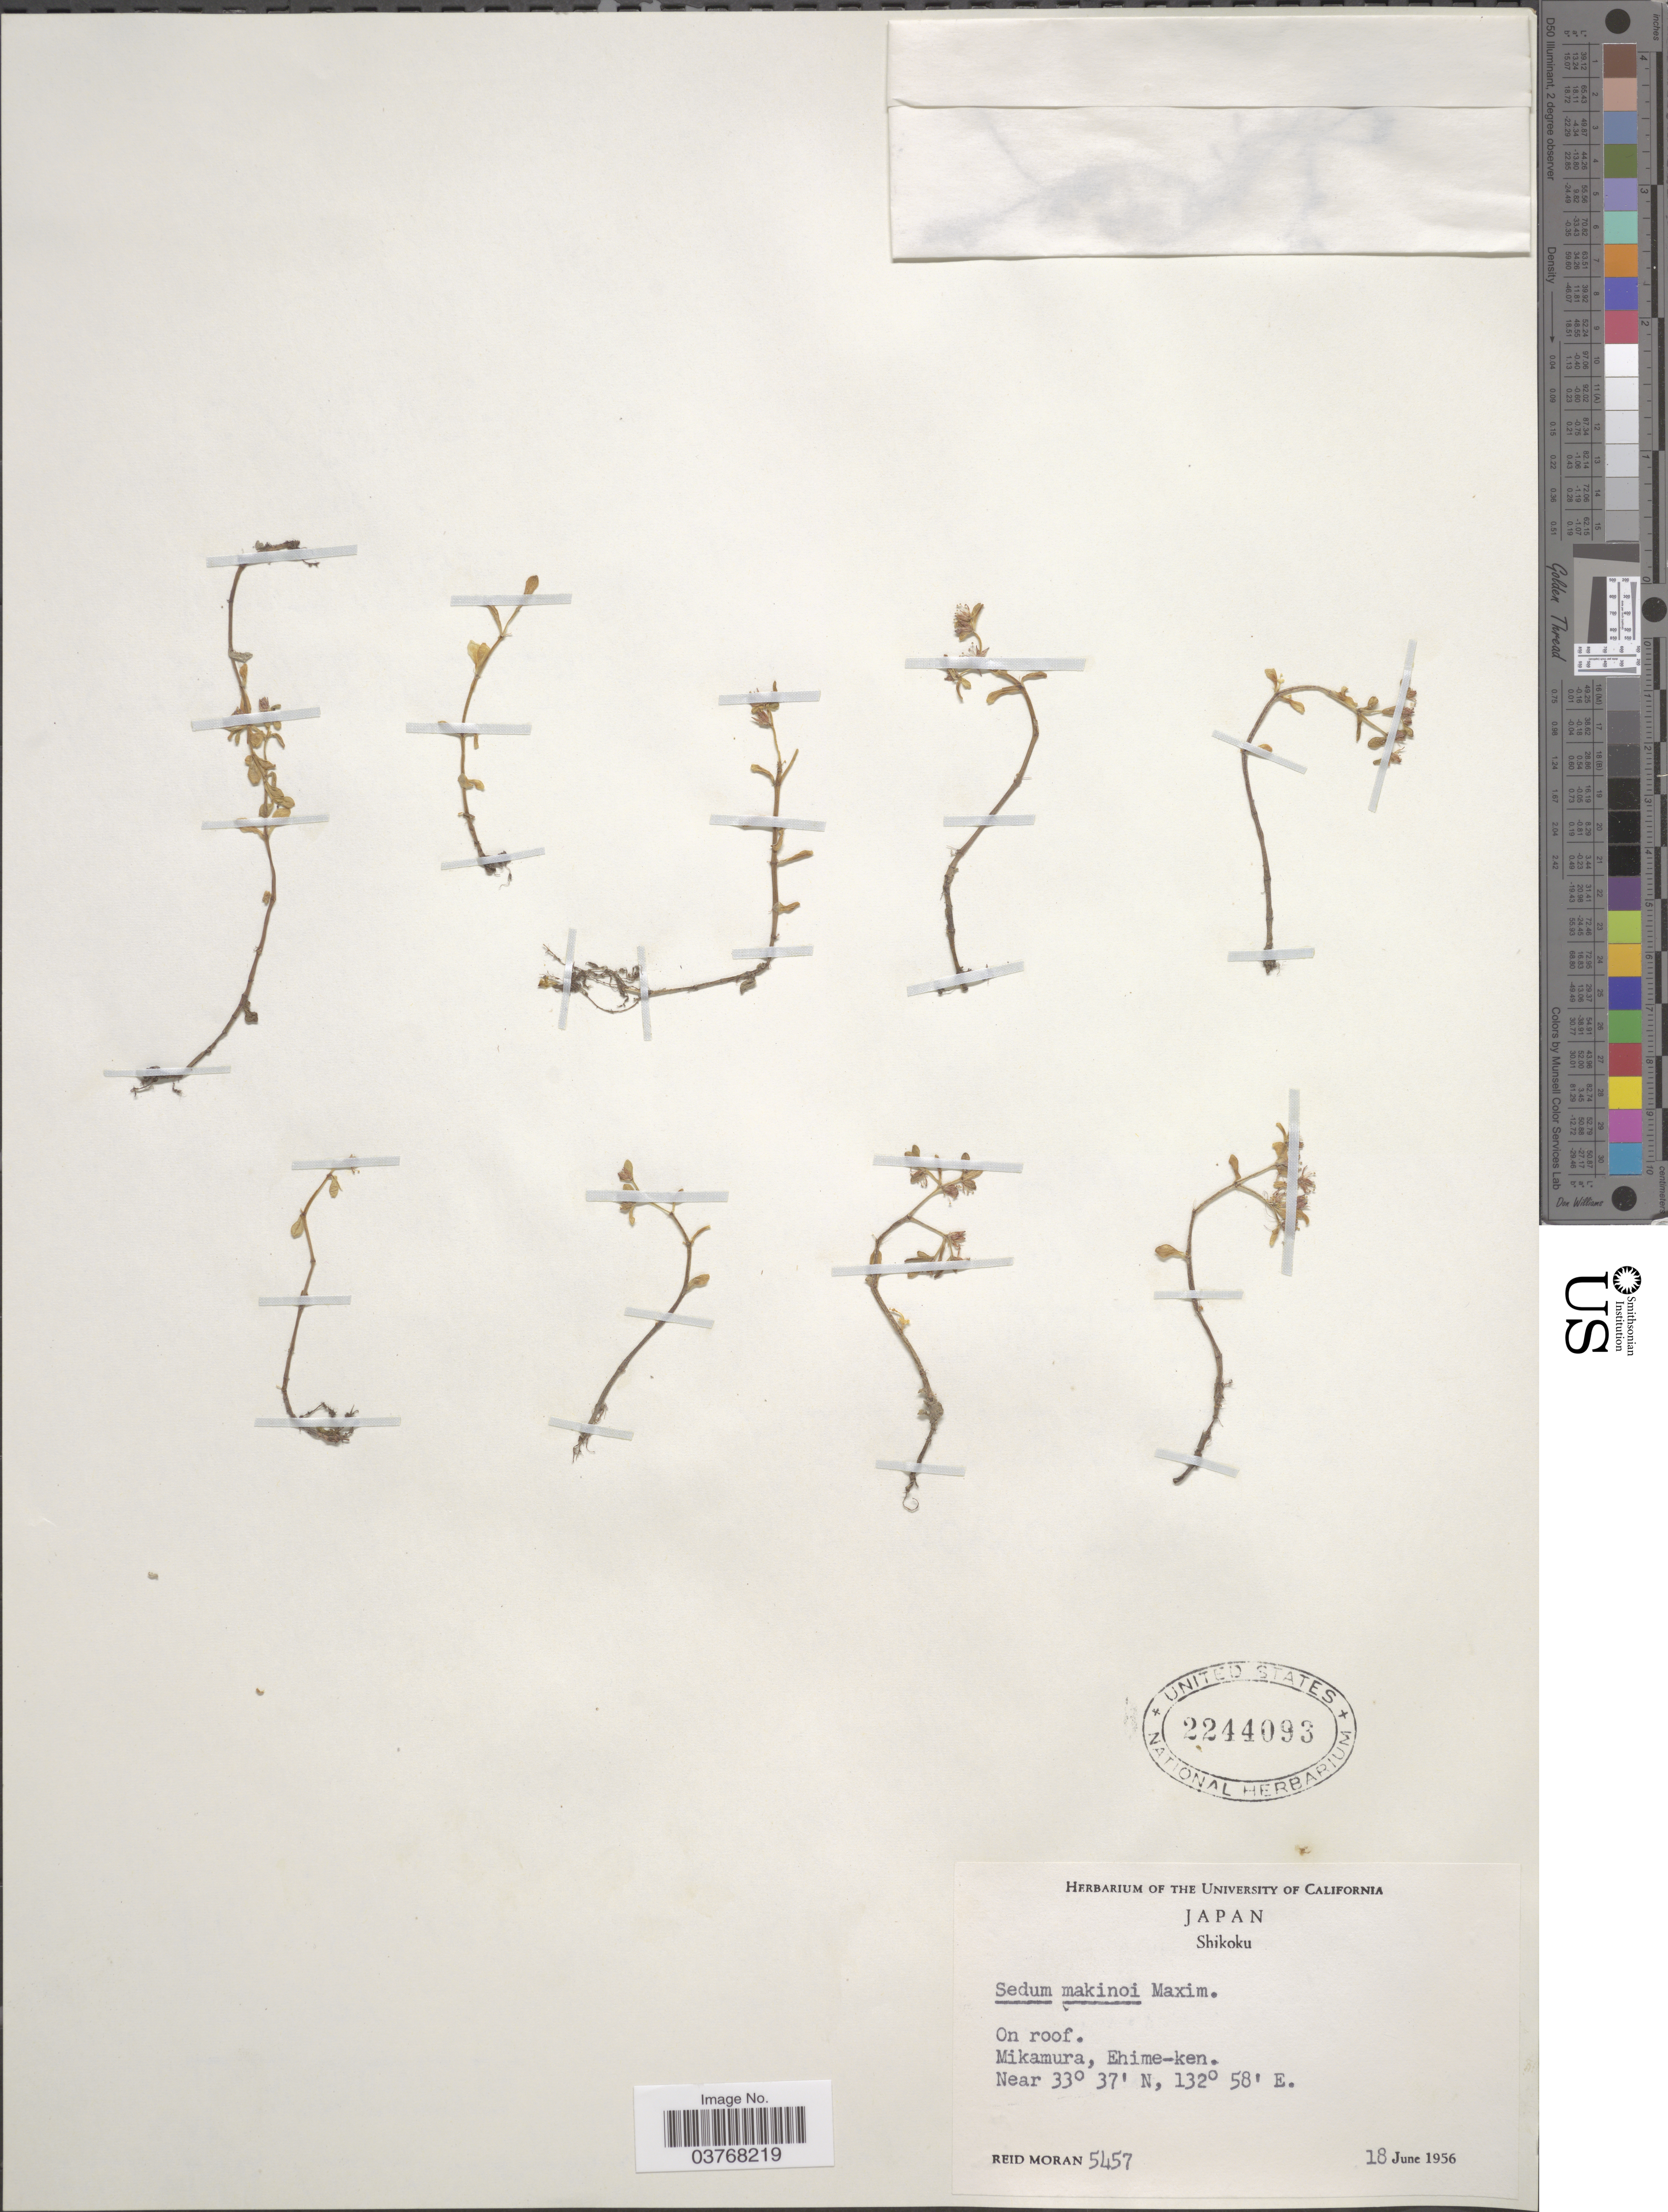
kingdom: Plantae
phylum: Tracheophyta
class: Magnoliopsida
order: Saxifragales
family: Crassulaceae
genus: Sedum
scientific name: Sedum makinoi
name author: Maxim.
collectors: R. Moran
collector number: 5457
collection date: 1956-06-18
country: Japan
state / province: Ehime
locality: Shikoku. Mikamura, Ehime-ken.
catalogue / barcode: US 2244093